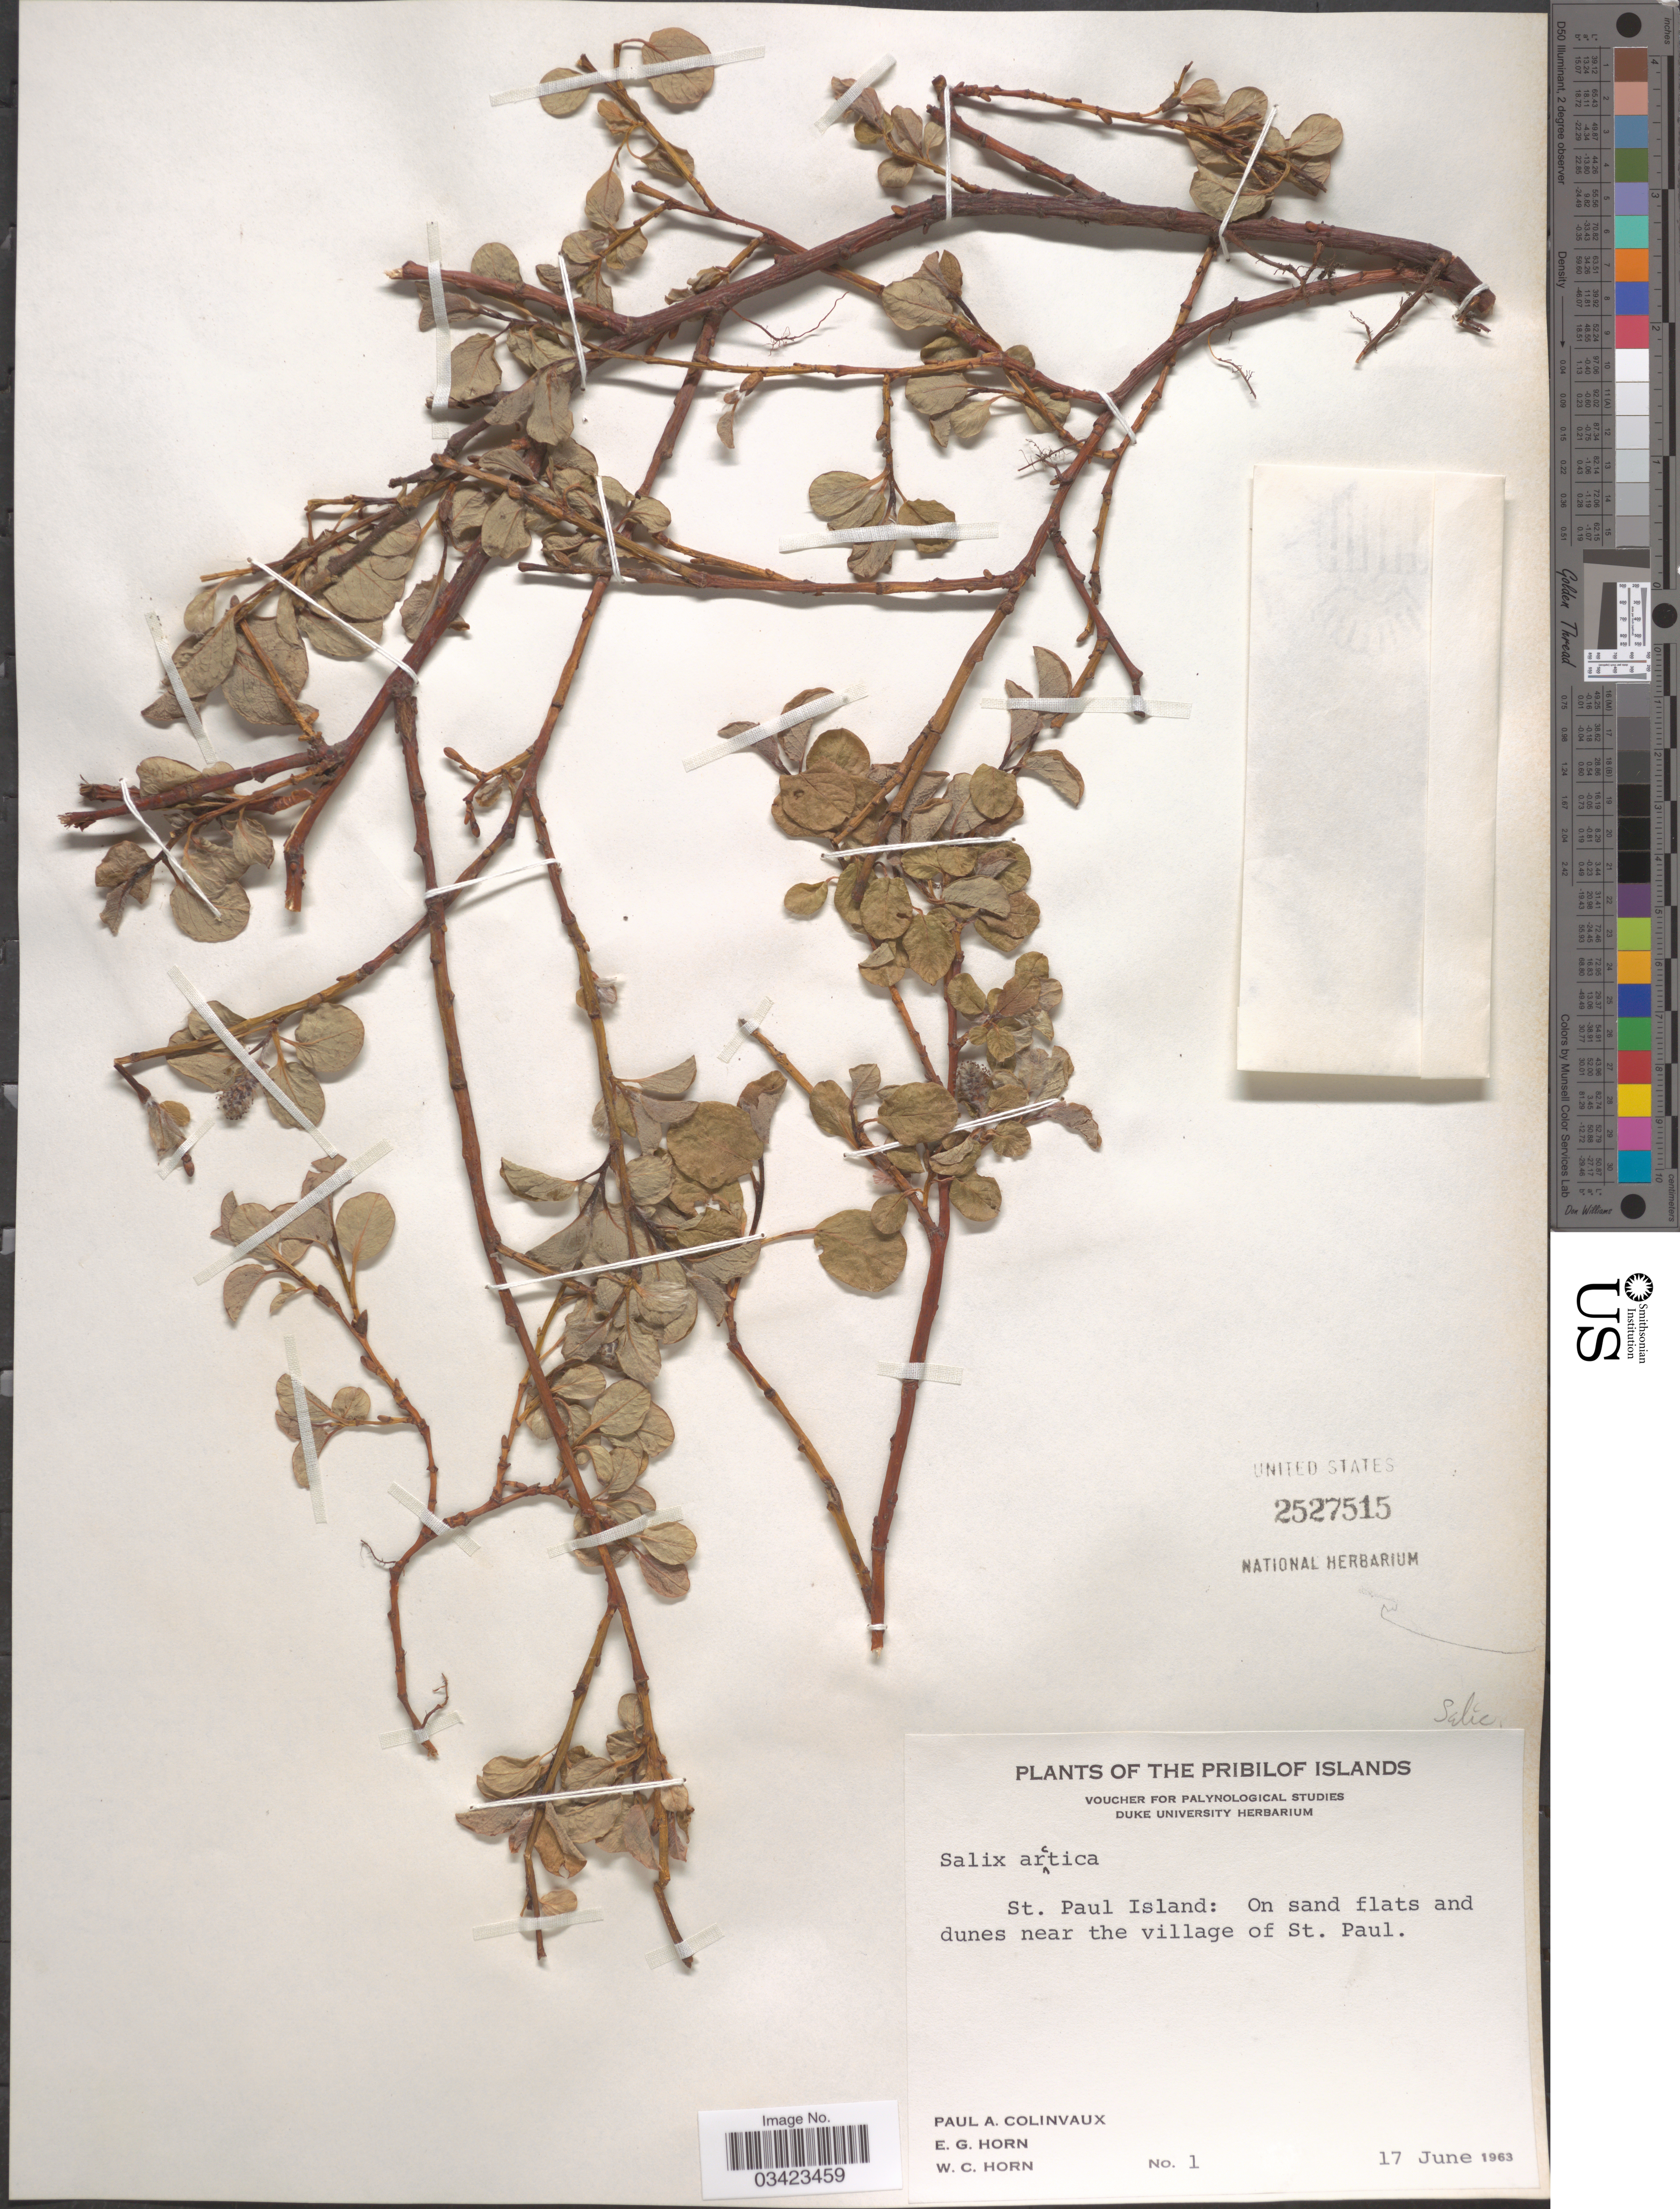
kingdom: Plantae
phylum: Tracheophyta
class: Magnoliopsida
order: Malpighiales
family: Salicaceae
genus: Salix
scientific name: Salix arctica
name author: Pall.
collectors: P. Colinvaux, E. Horn & W. Horn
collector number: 1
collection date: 1963-06-17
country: United States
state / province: Alaska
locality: The Pribilof Islands. St. Paul Island: On sand flats and dunes near the village of St. Paul.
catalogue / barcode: US 2527515